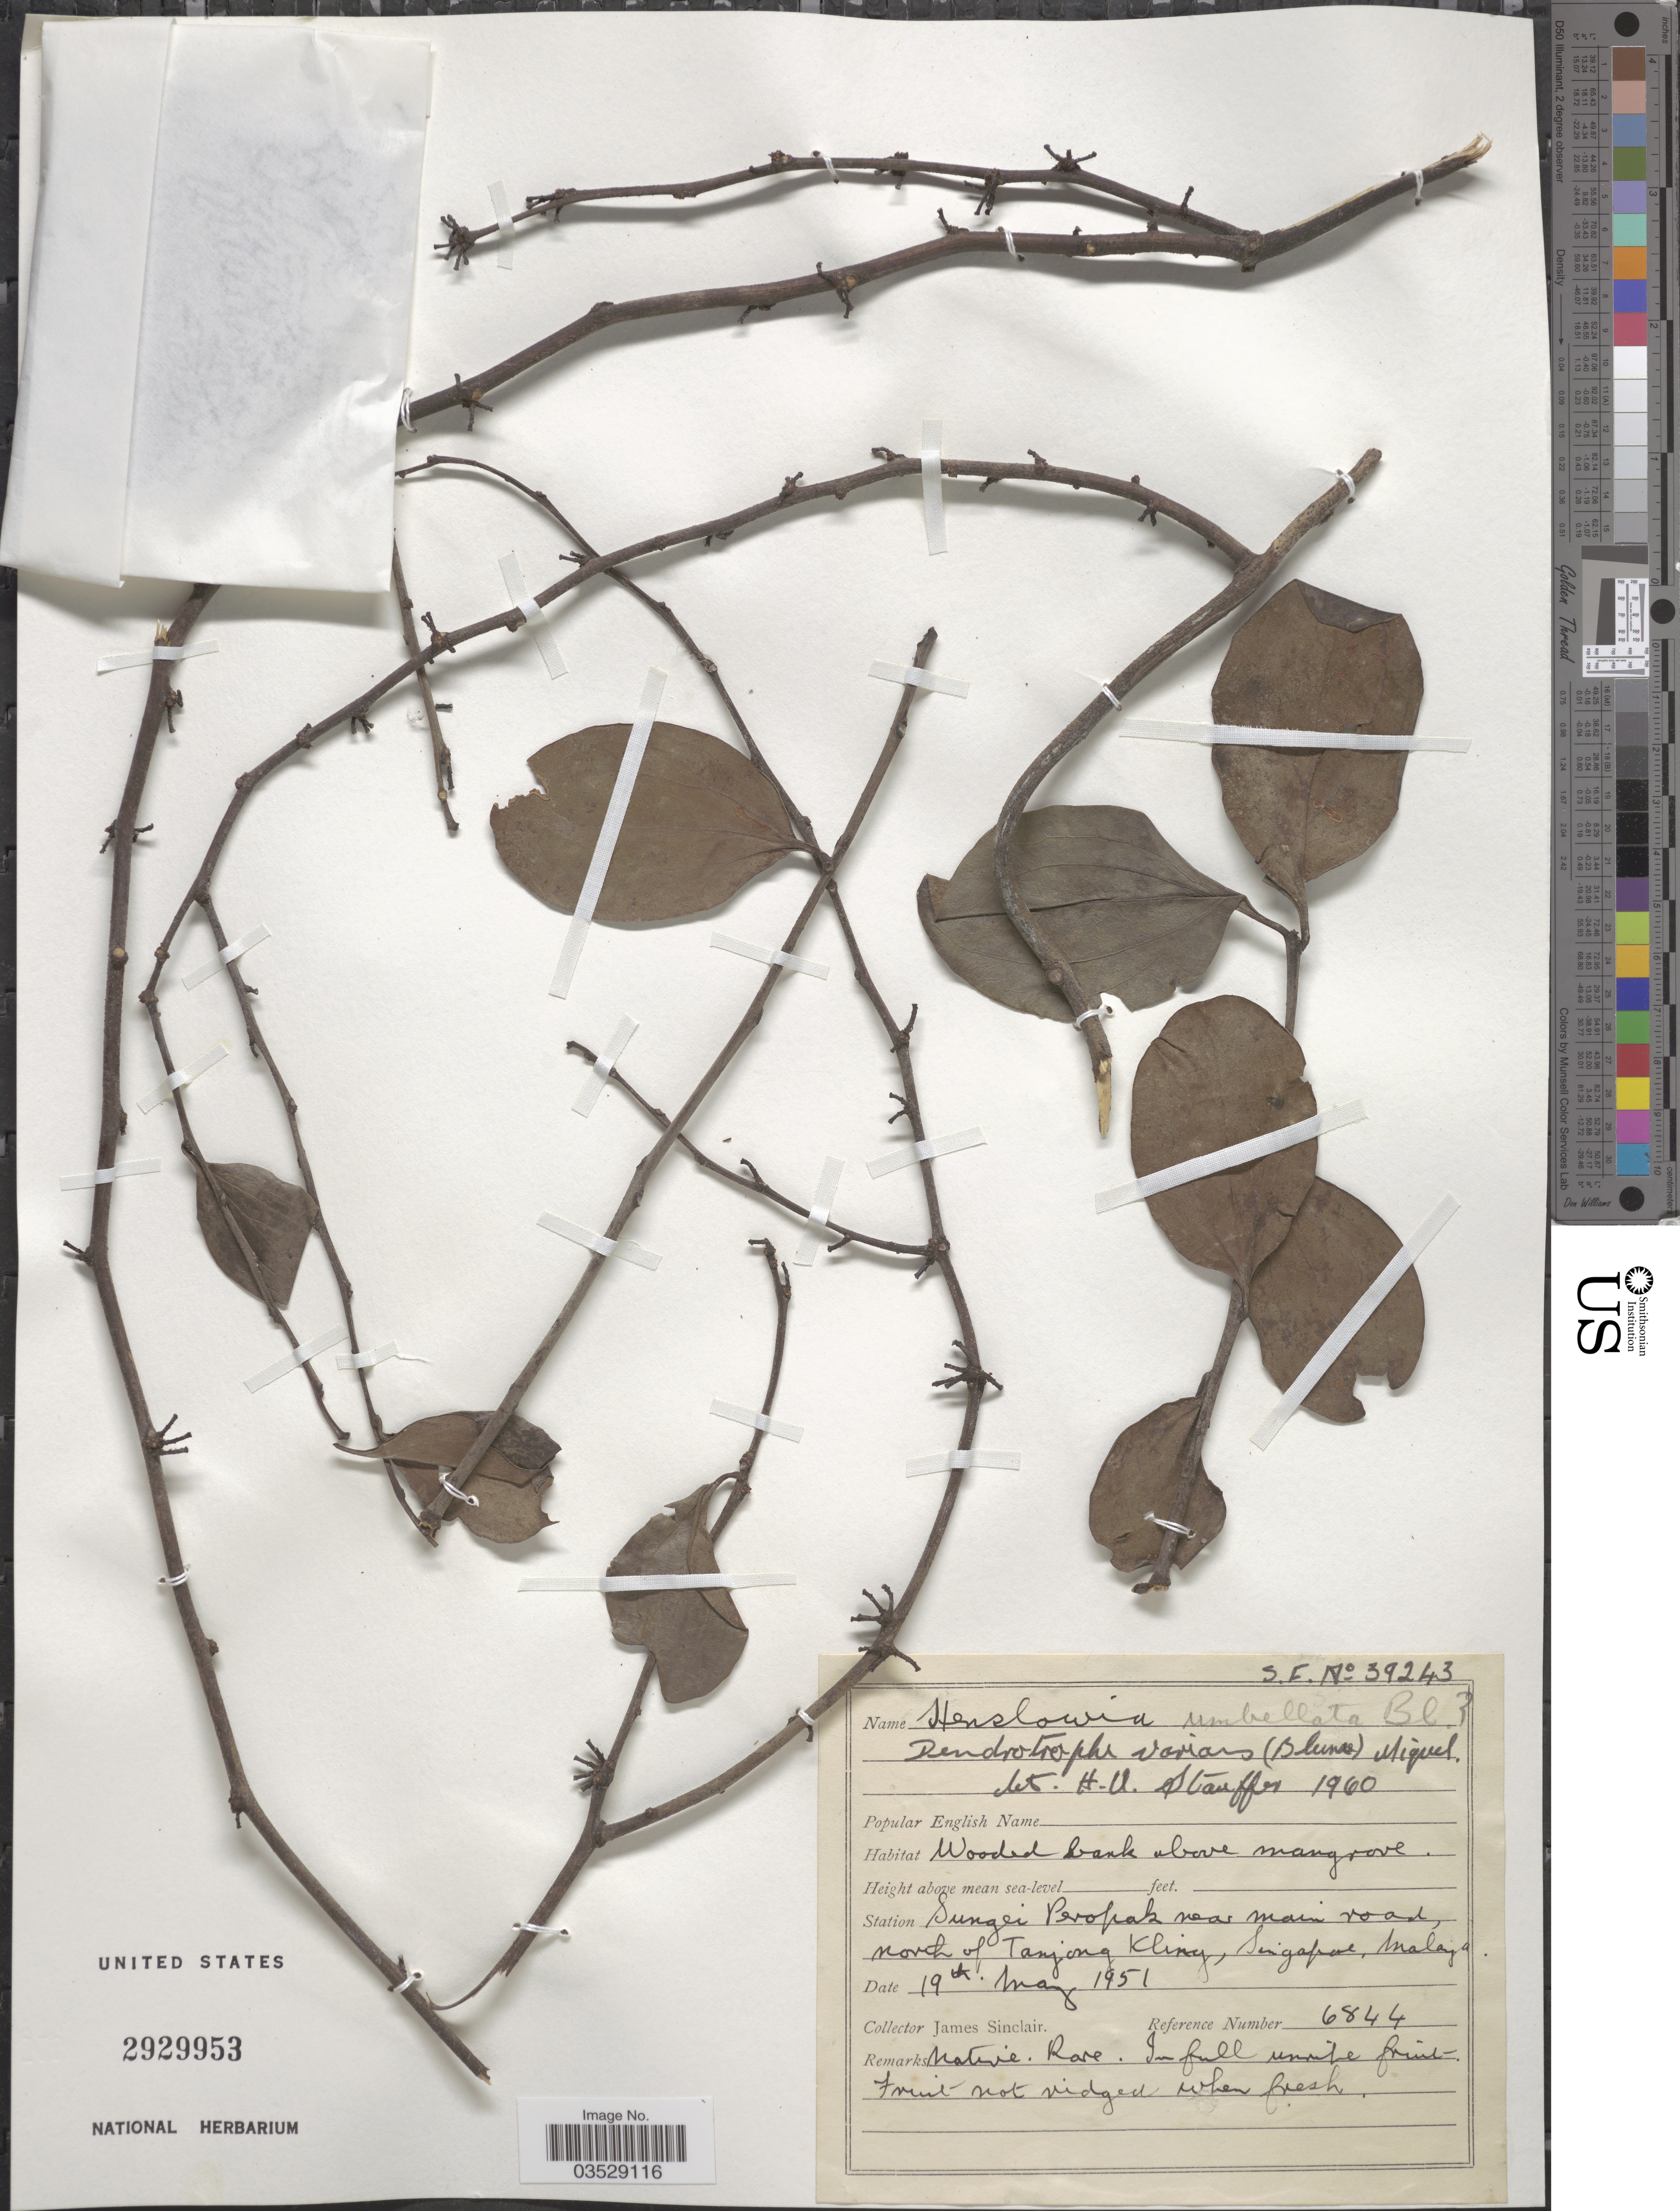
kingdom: Plantae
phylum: Tracheophyta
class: Magnoliopsida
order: Santalales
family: Loranthaceae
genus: Dendrophthoe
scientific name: Dendrophthoe varians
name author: (Blume) Miq.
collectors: J. Sinclair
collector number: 6844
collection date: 1951-05-19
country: Singapore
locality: Station Sungei Peropak near main road, north of Tanjong Kling, Malaya.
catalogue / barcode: US 2929953